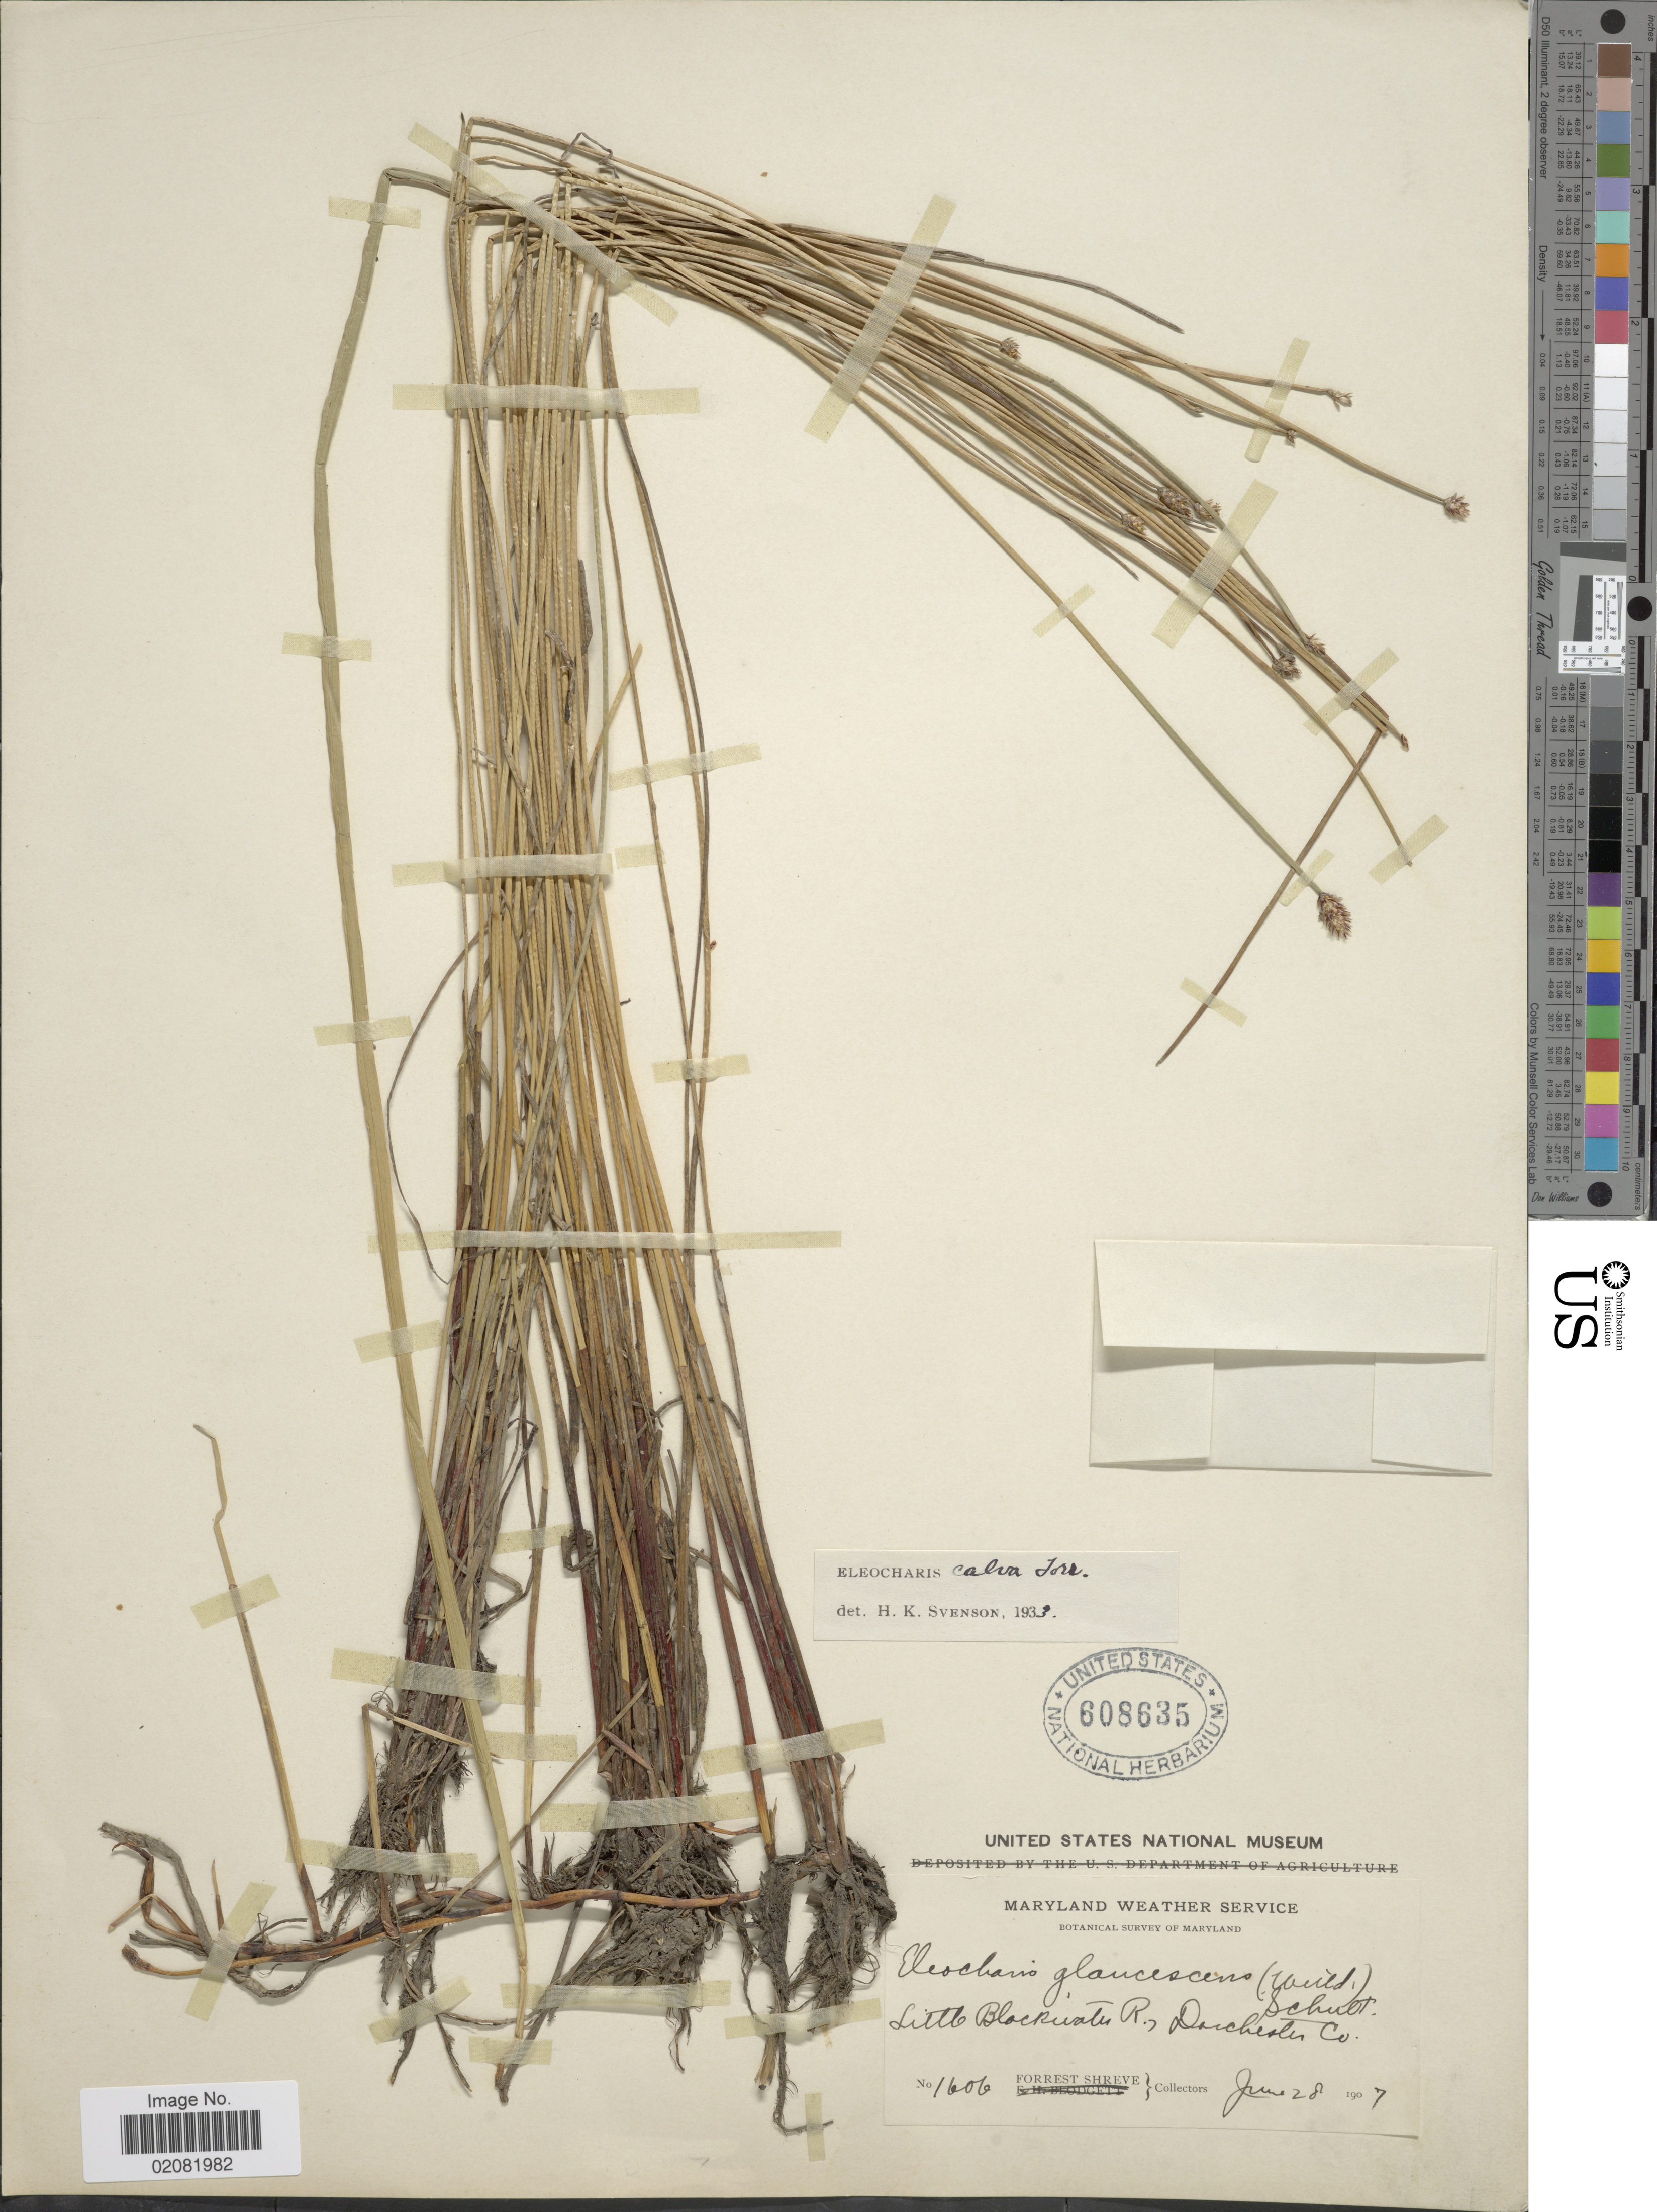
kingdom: Plantae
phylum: Tracheophyta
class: Liliopsida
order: Poales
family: Cyperaceae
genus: Eleocharis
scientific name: Eleocharis erythropoda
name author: Steud.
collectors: F. Shreve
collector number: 1606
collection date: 1907-06-28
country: United States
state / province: Maryland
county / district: Dorchester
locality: Maryland Weather Service, Little Blackwater R., Dochester Co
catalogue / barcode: US 608635